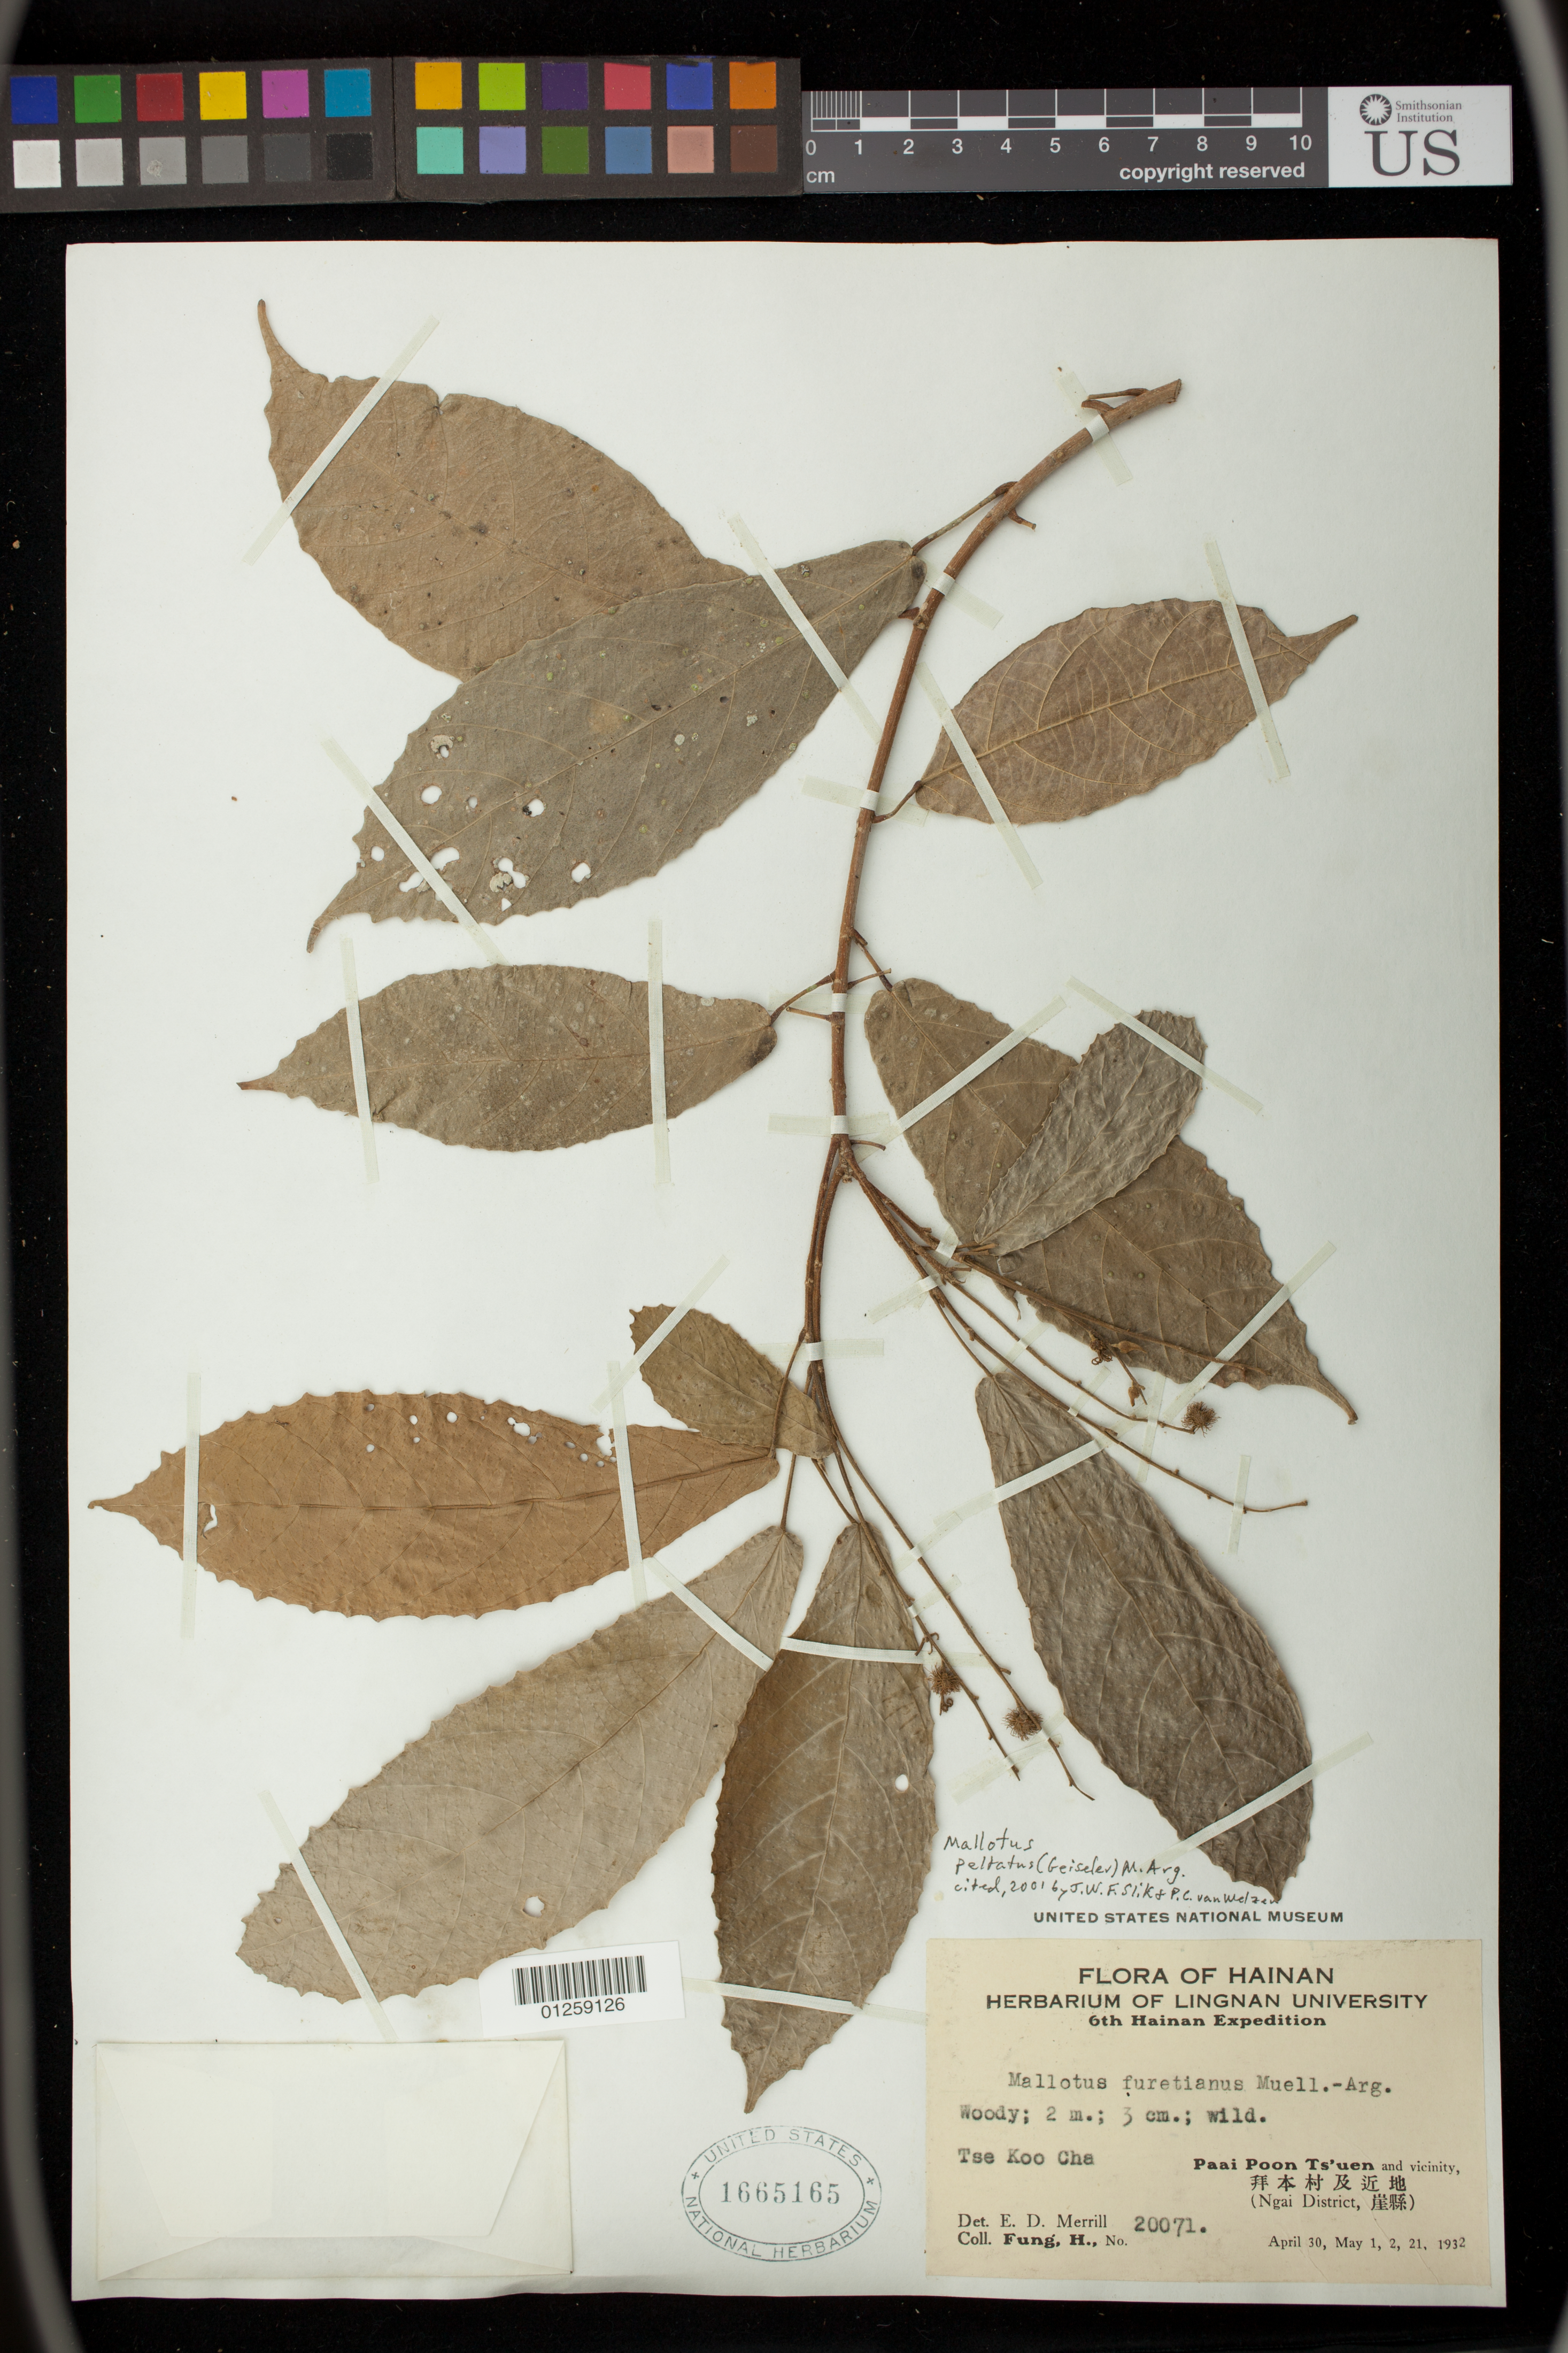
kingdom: Plantae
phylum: Tracheophyta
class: Magnoliopsida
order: Malpighiales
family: Euphorbiaceae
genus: Mallotus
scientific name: Mallotus peltatus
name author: (Geiseler) Müll. Arg.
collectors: H. Fung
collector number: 20071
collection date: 1932-04-30/1932-05-21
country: China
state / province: Hainan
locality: Psai Poon Ts'uen and vicinity. Ngai District.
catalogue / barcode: US 1665165